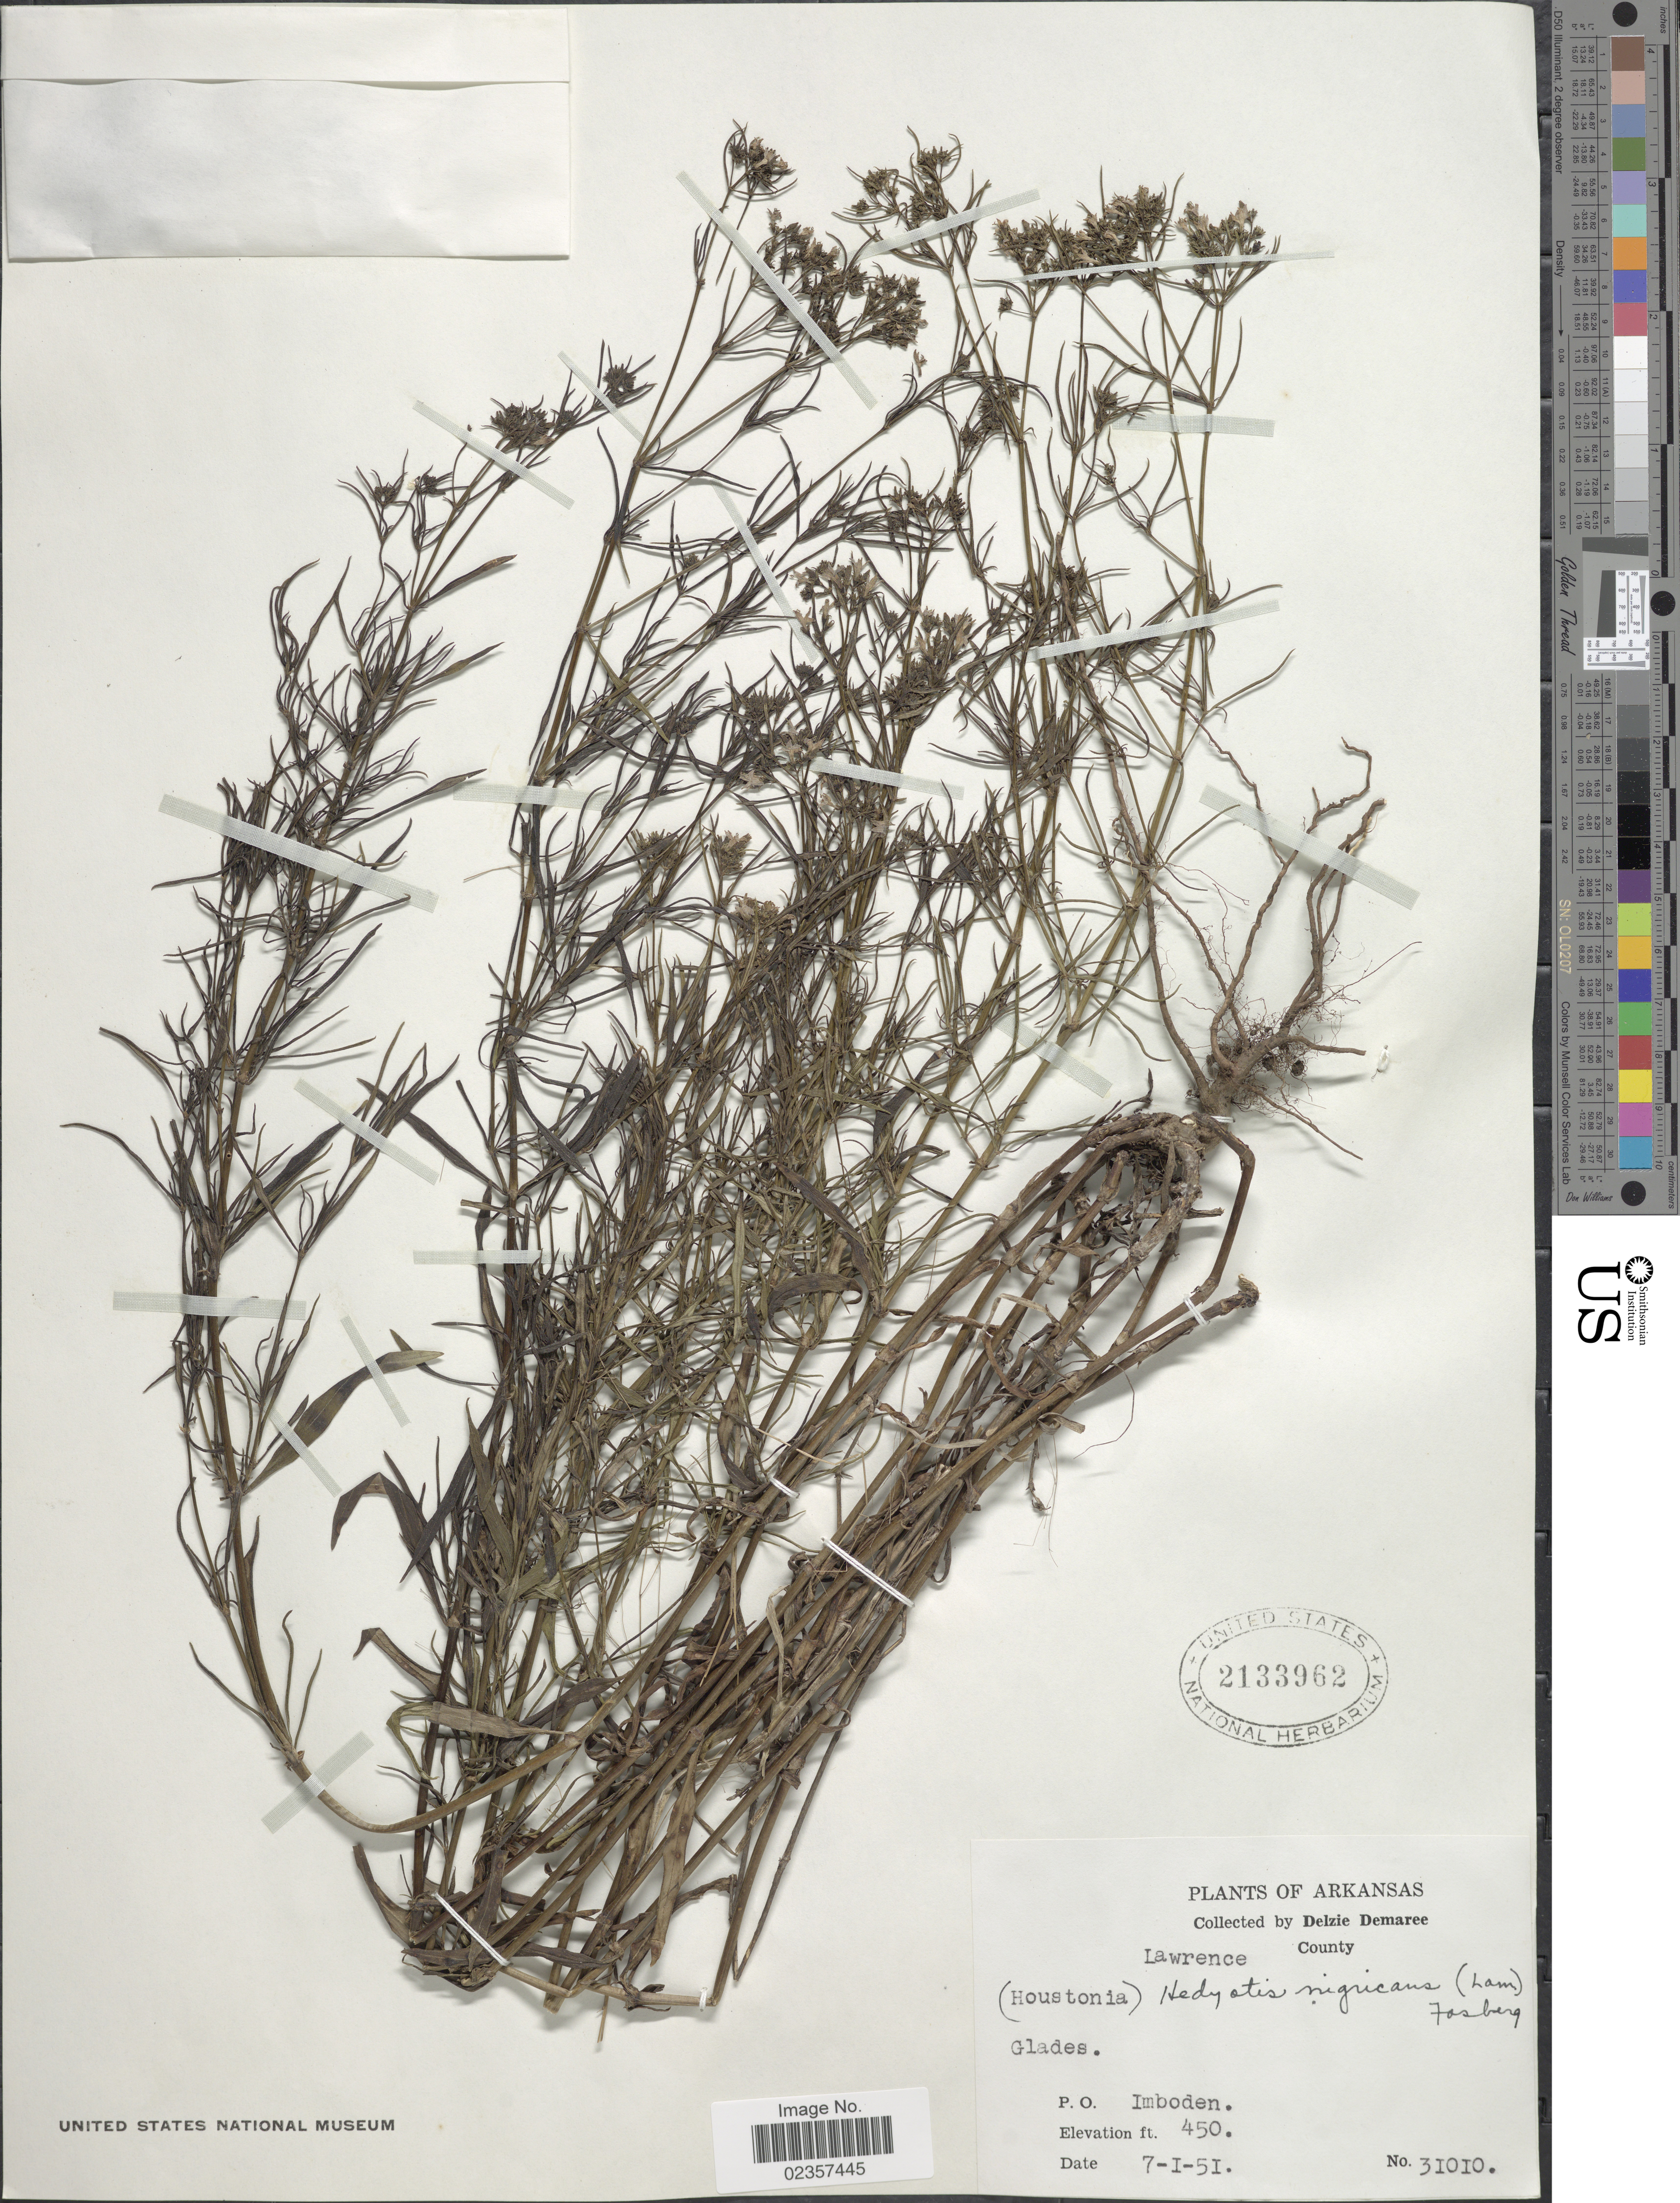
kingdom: Plantae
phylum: Tracheophyta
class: Magnoliopsida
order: Gentianales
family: Rubiaceae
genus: Houstonia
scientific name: Houstonia nigricans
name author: (Lam.) Fernald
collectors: D. Demaree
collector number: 31010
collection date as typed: Transcribed d/m/y: 7/1/51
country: United States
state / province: Arkansas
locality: Lawrence County. P. O. Imboden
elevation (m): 137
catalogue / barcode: US 2133962